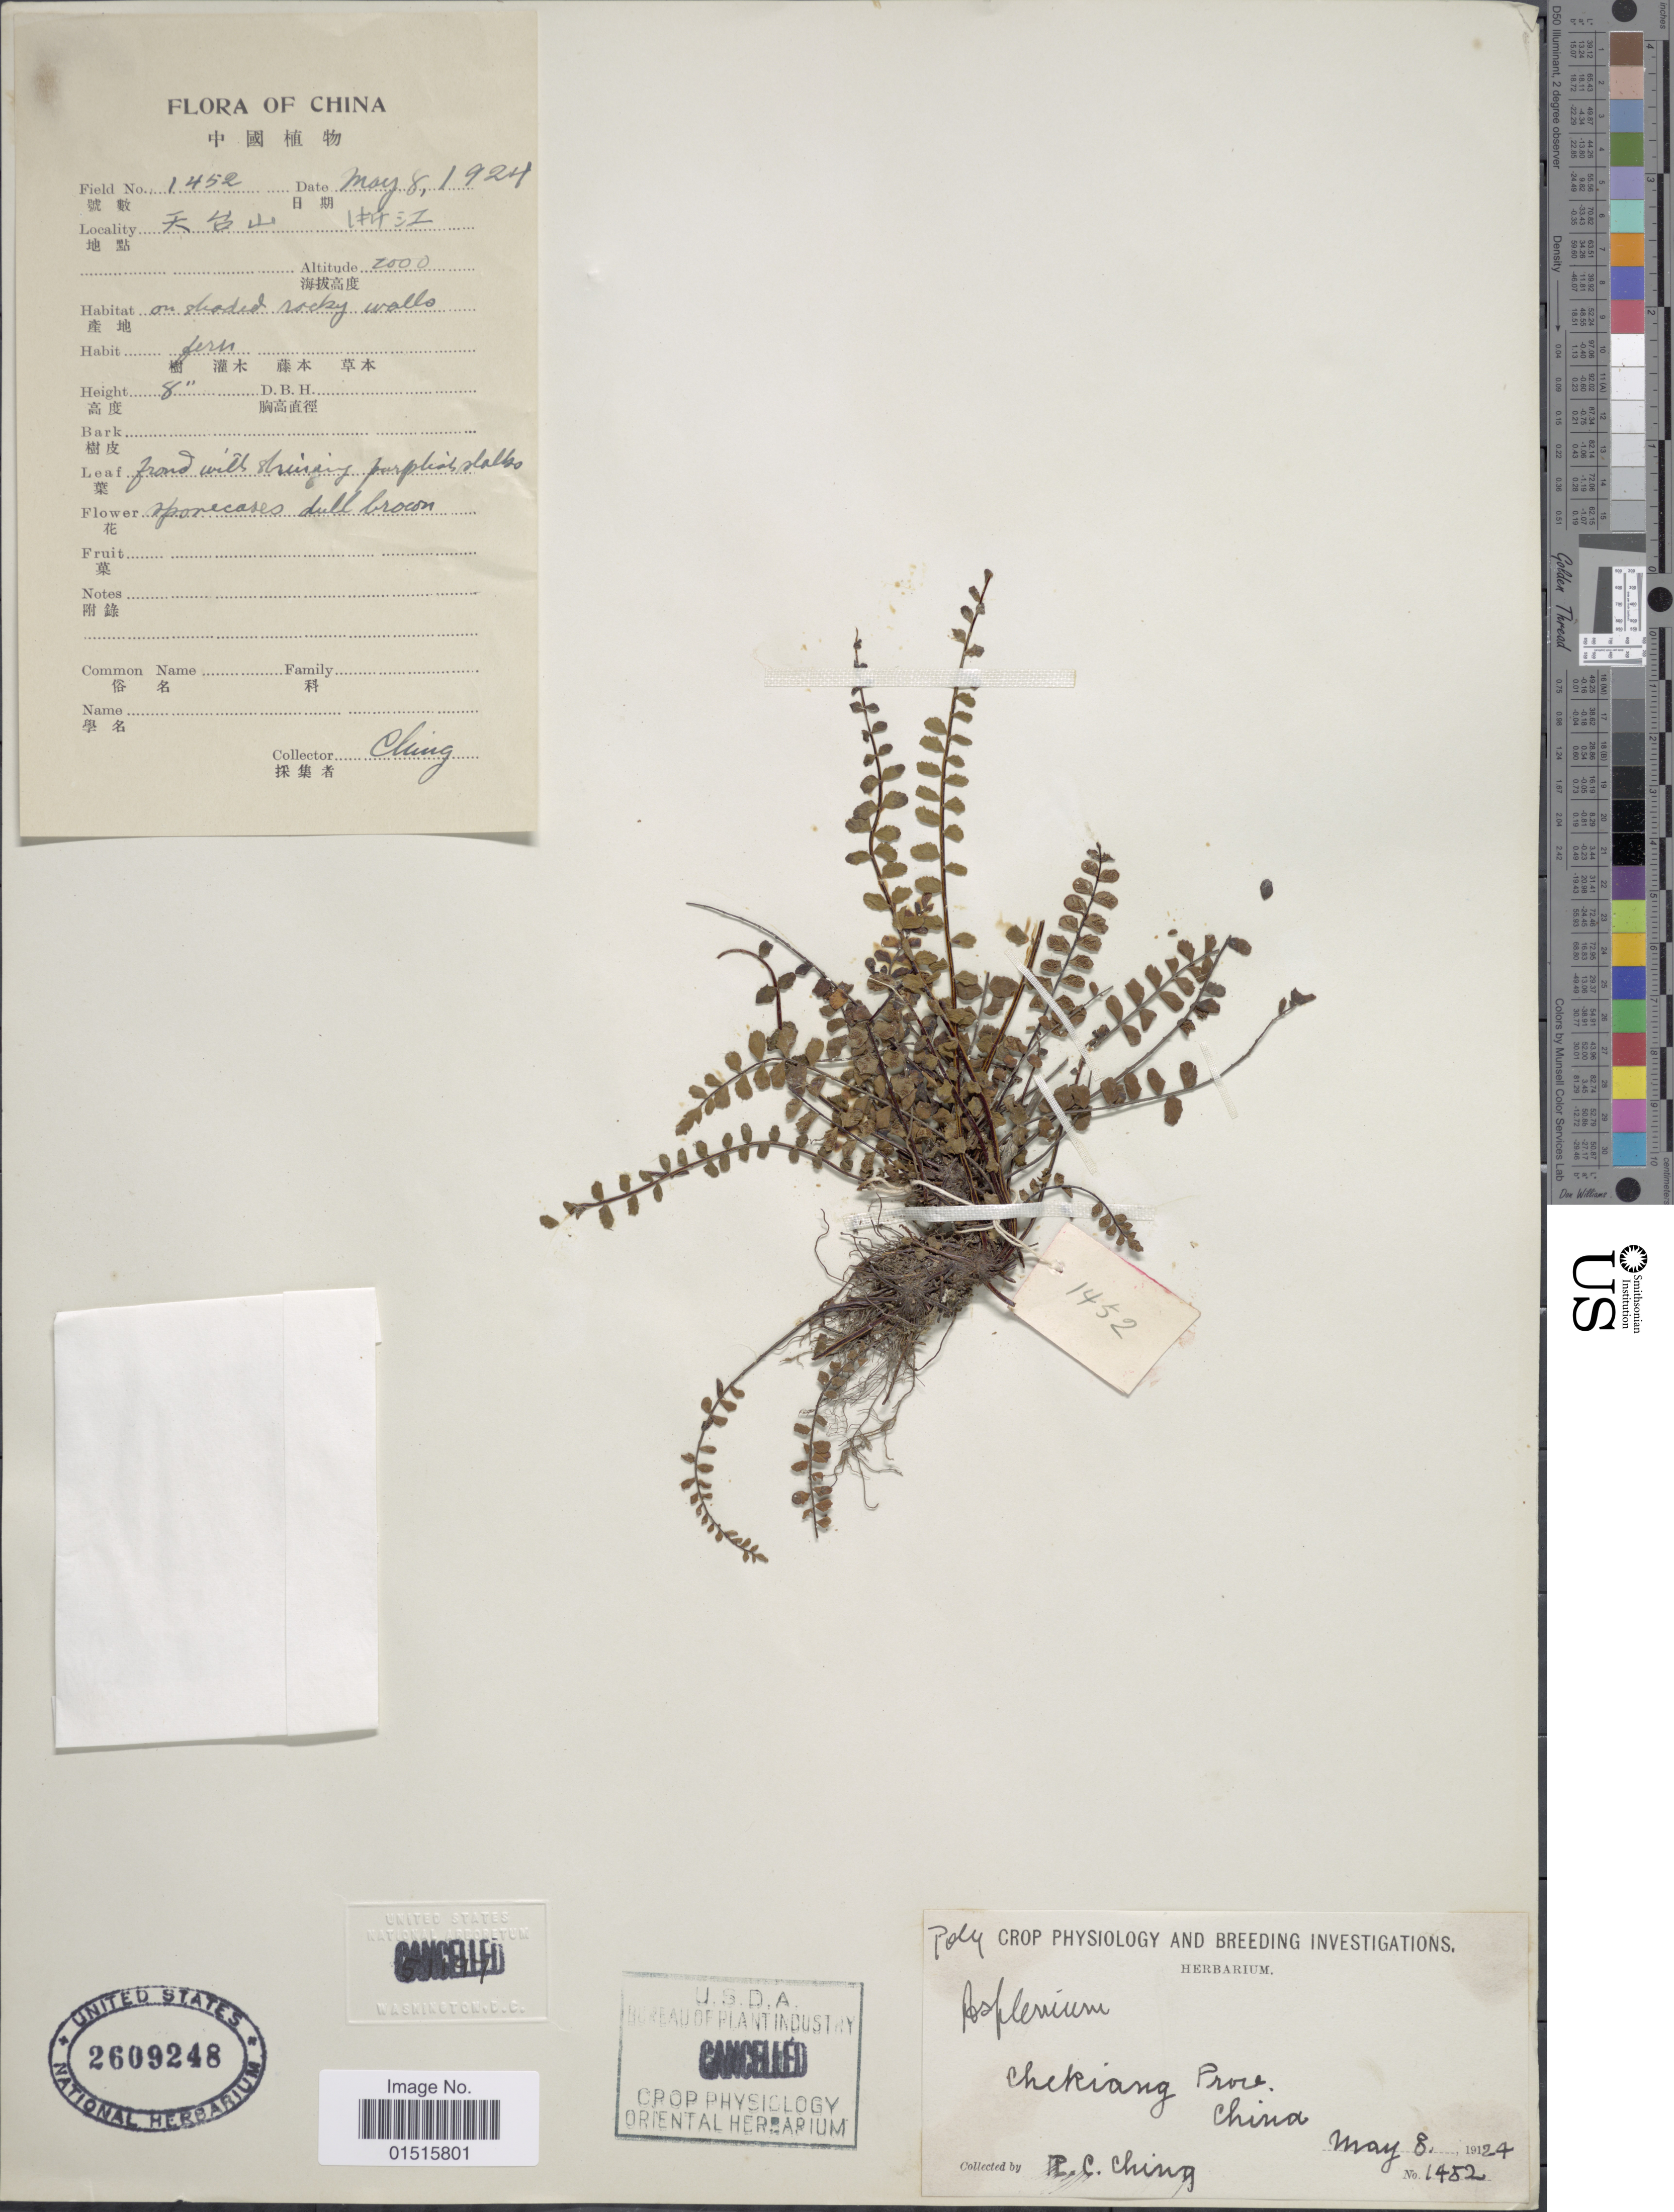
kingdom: Plantae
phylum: Tracheophyta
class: Polypodiopsida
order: Polypodiales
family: Aspleniaceae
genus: Asplenium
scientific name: Asplenium trichomanes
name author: L.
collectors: R. C. Ching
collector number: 1452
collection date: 1924-05-08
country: China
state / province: Zhejiang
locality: Chekiang Prov., China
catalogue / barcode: US 2609248